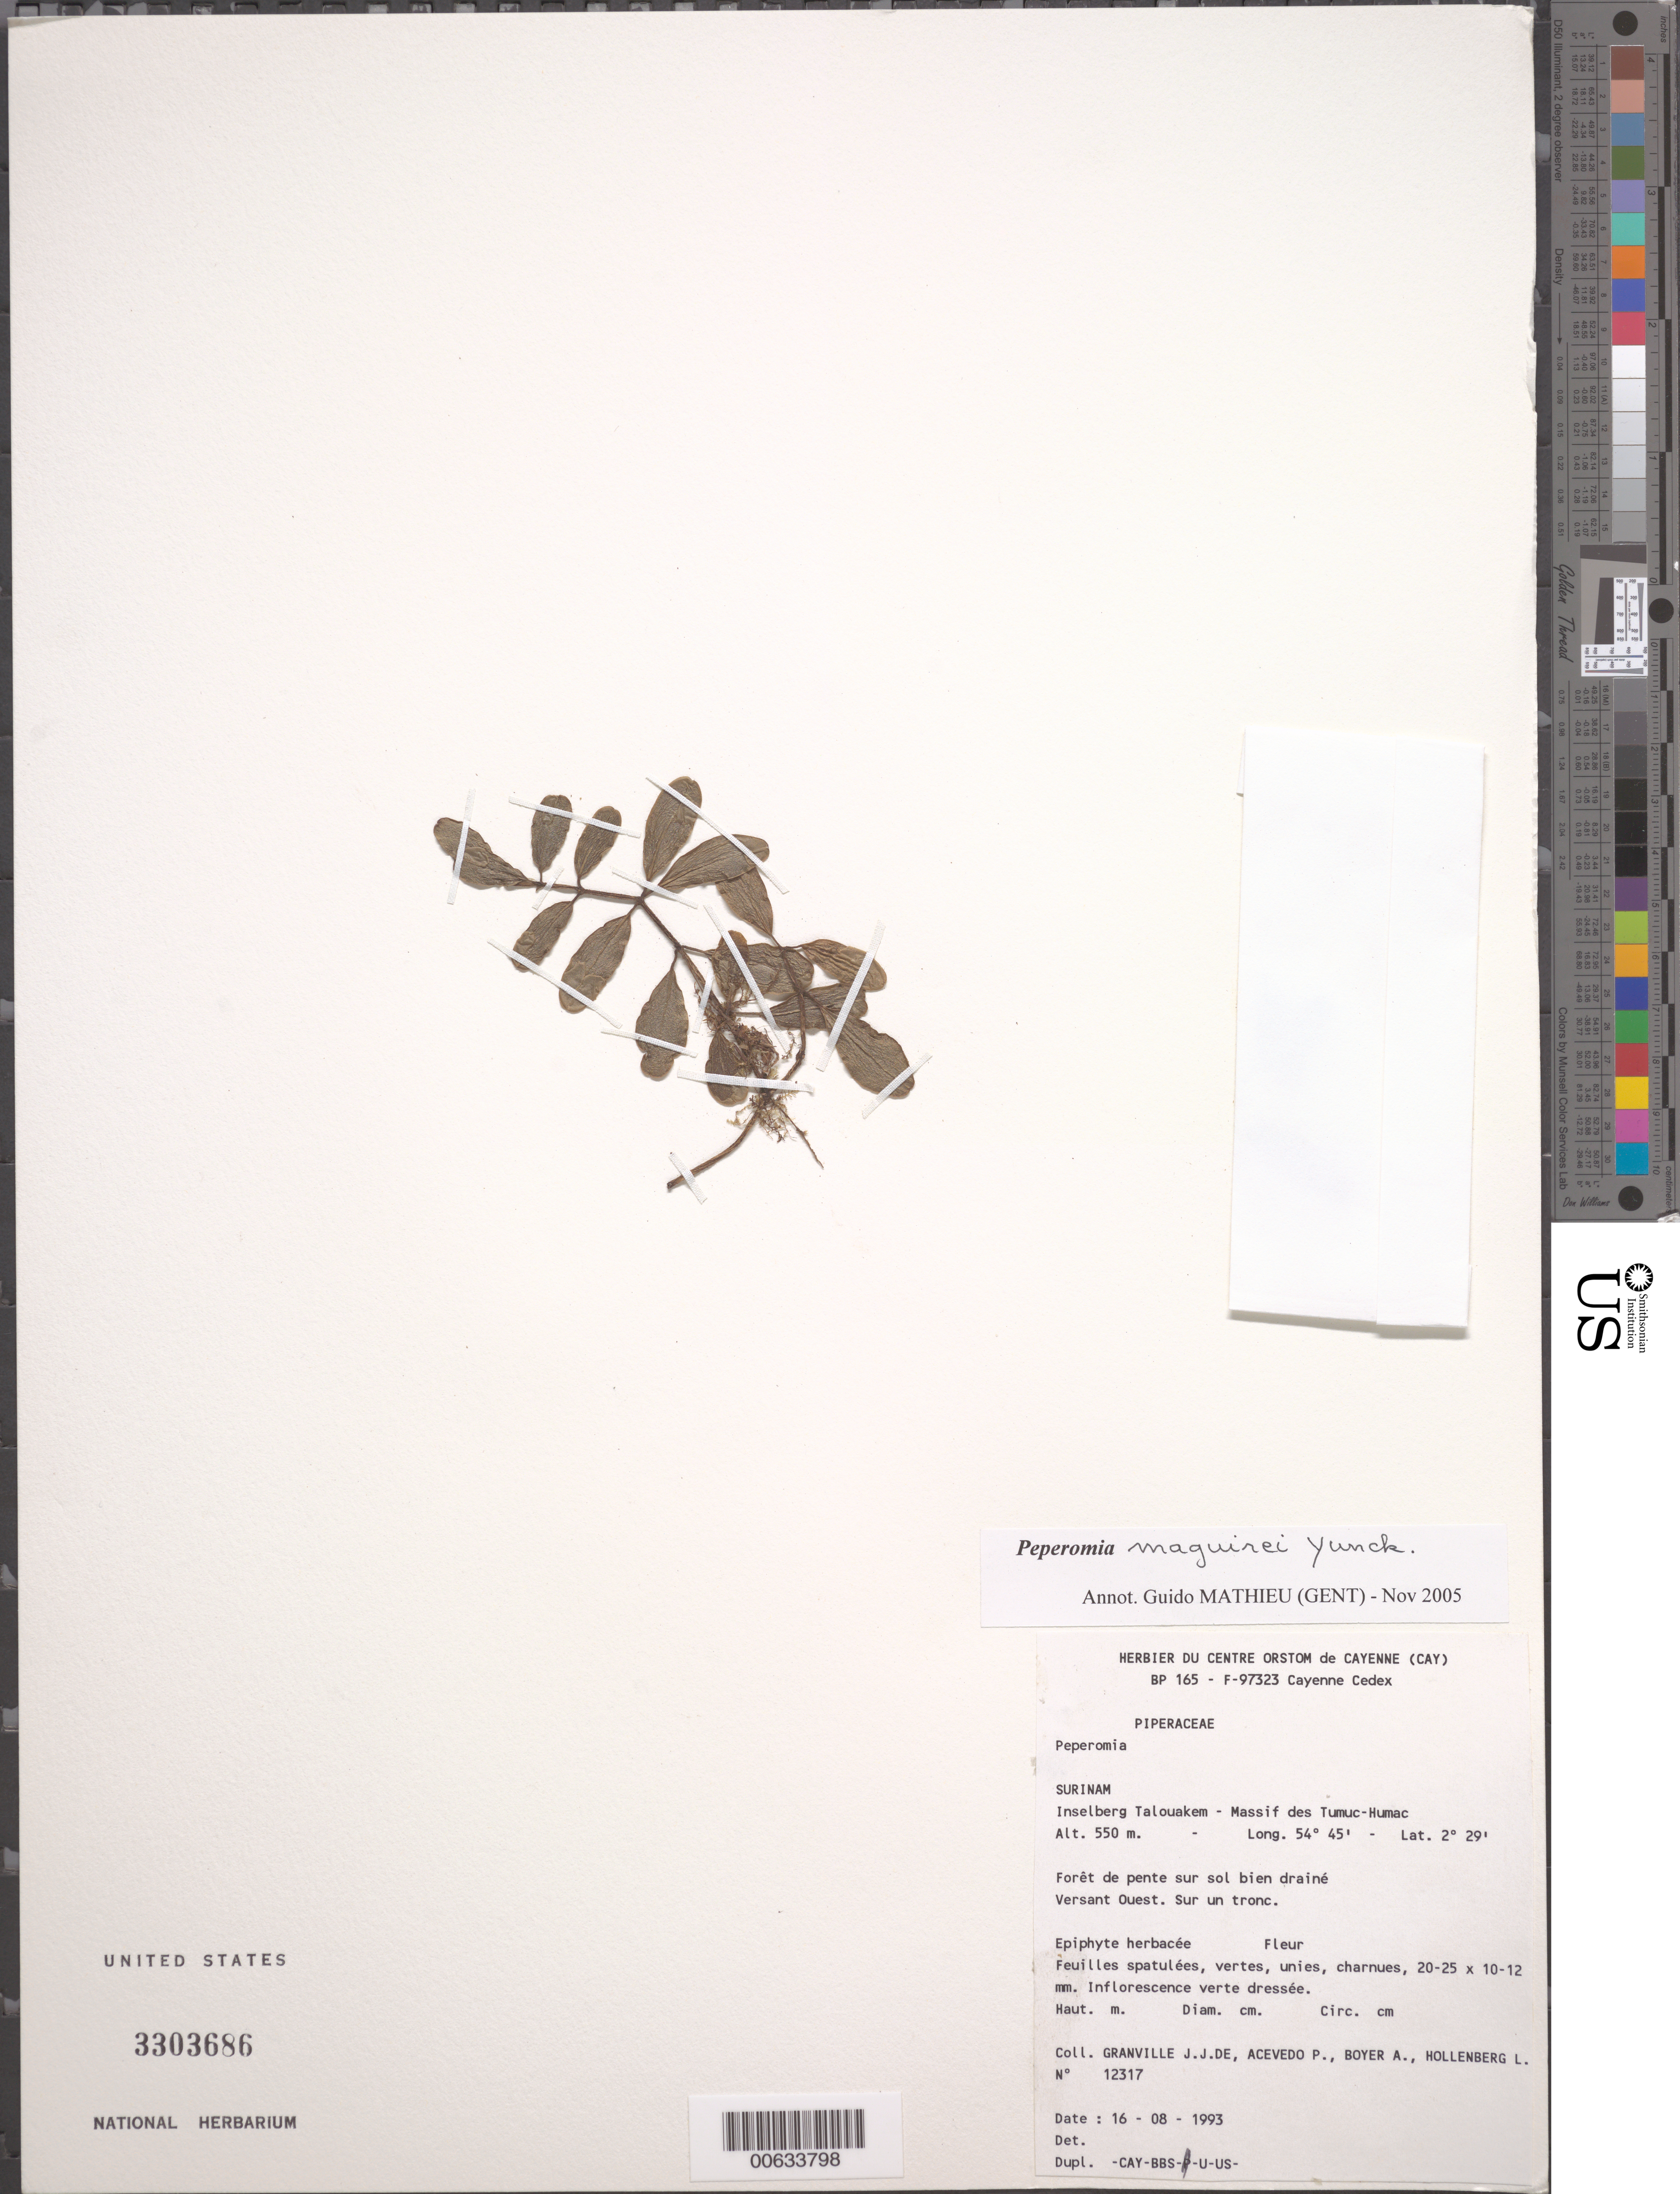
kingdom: Plantae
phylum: Tracheophyta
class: Magnoliopsida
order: Piperales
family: Piperaceae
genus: Peperomia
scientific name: Peperomia maguirei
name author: Yunck.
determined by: Mathieu, Guido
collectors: J.-J. de Granville, P. Acevedo-Rodr., A. Boyer & L. Hollenberg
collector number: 12317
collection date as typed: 16-Aug-93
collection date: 1993-08-16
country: Suriname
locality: Inselberg Talouakem, Massif des Tumuc-Humac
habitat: Forêt de pente sur sol bien drainé. Versant Ouest, sur un tronc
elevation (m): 550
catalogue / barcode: US 3303686